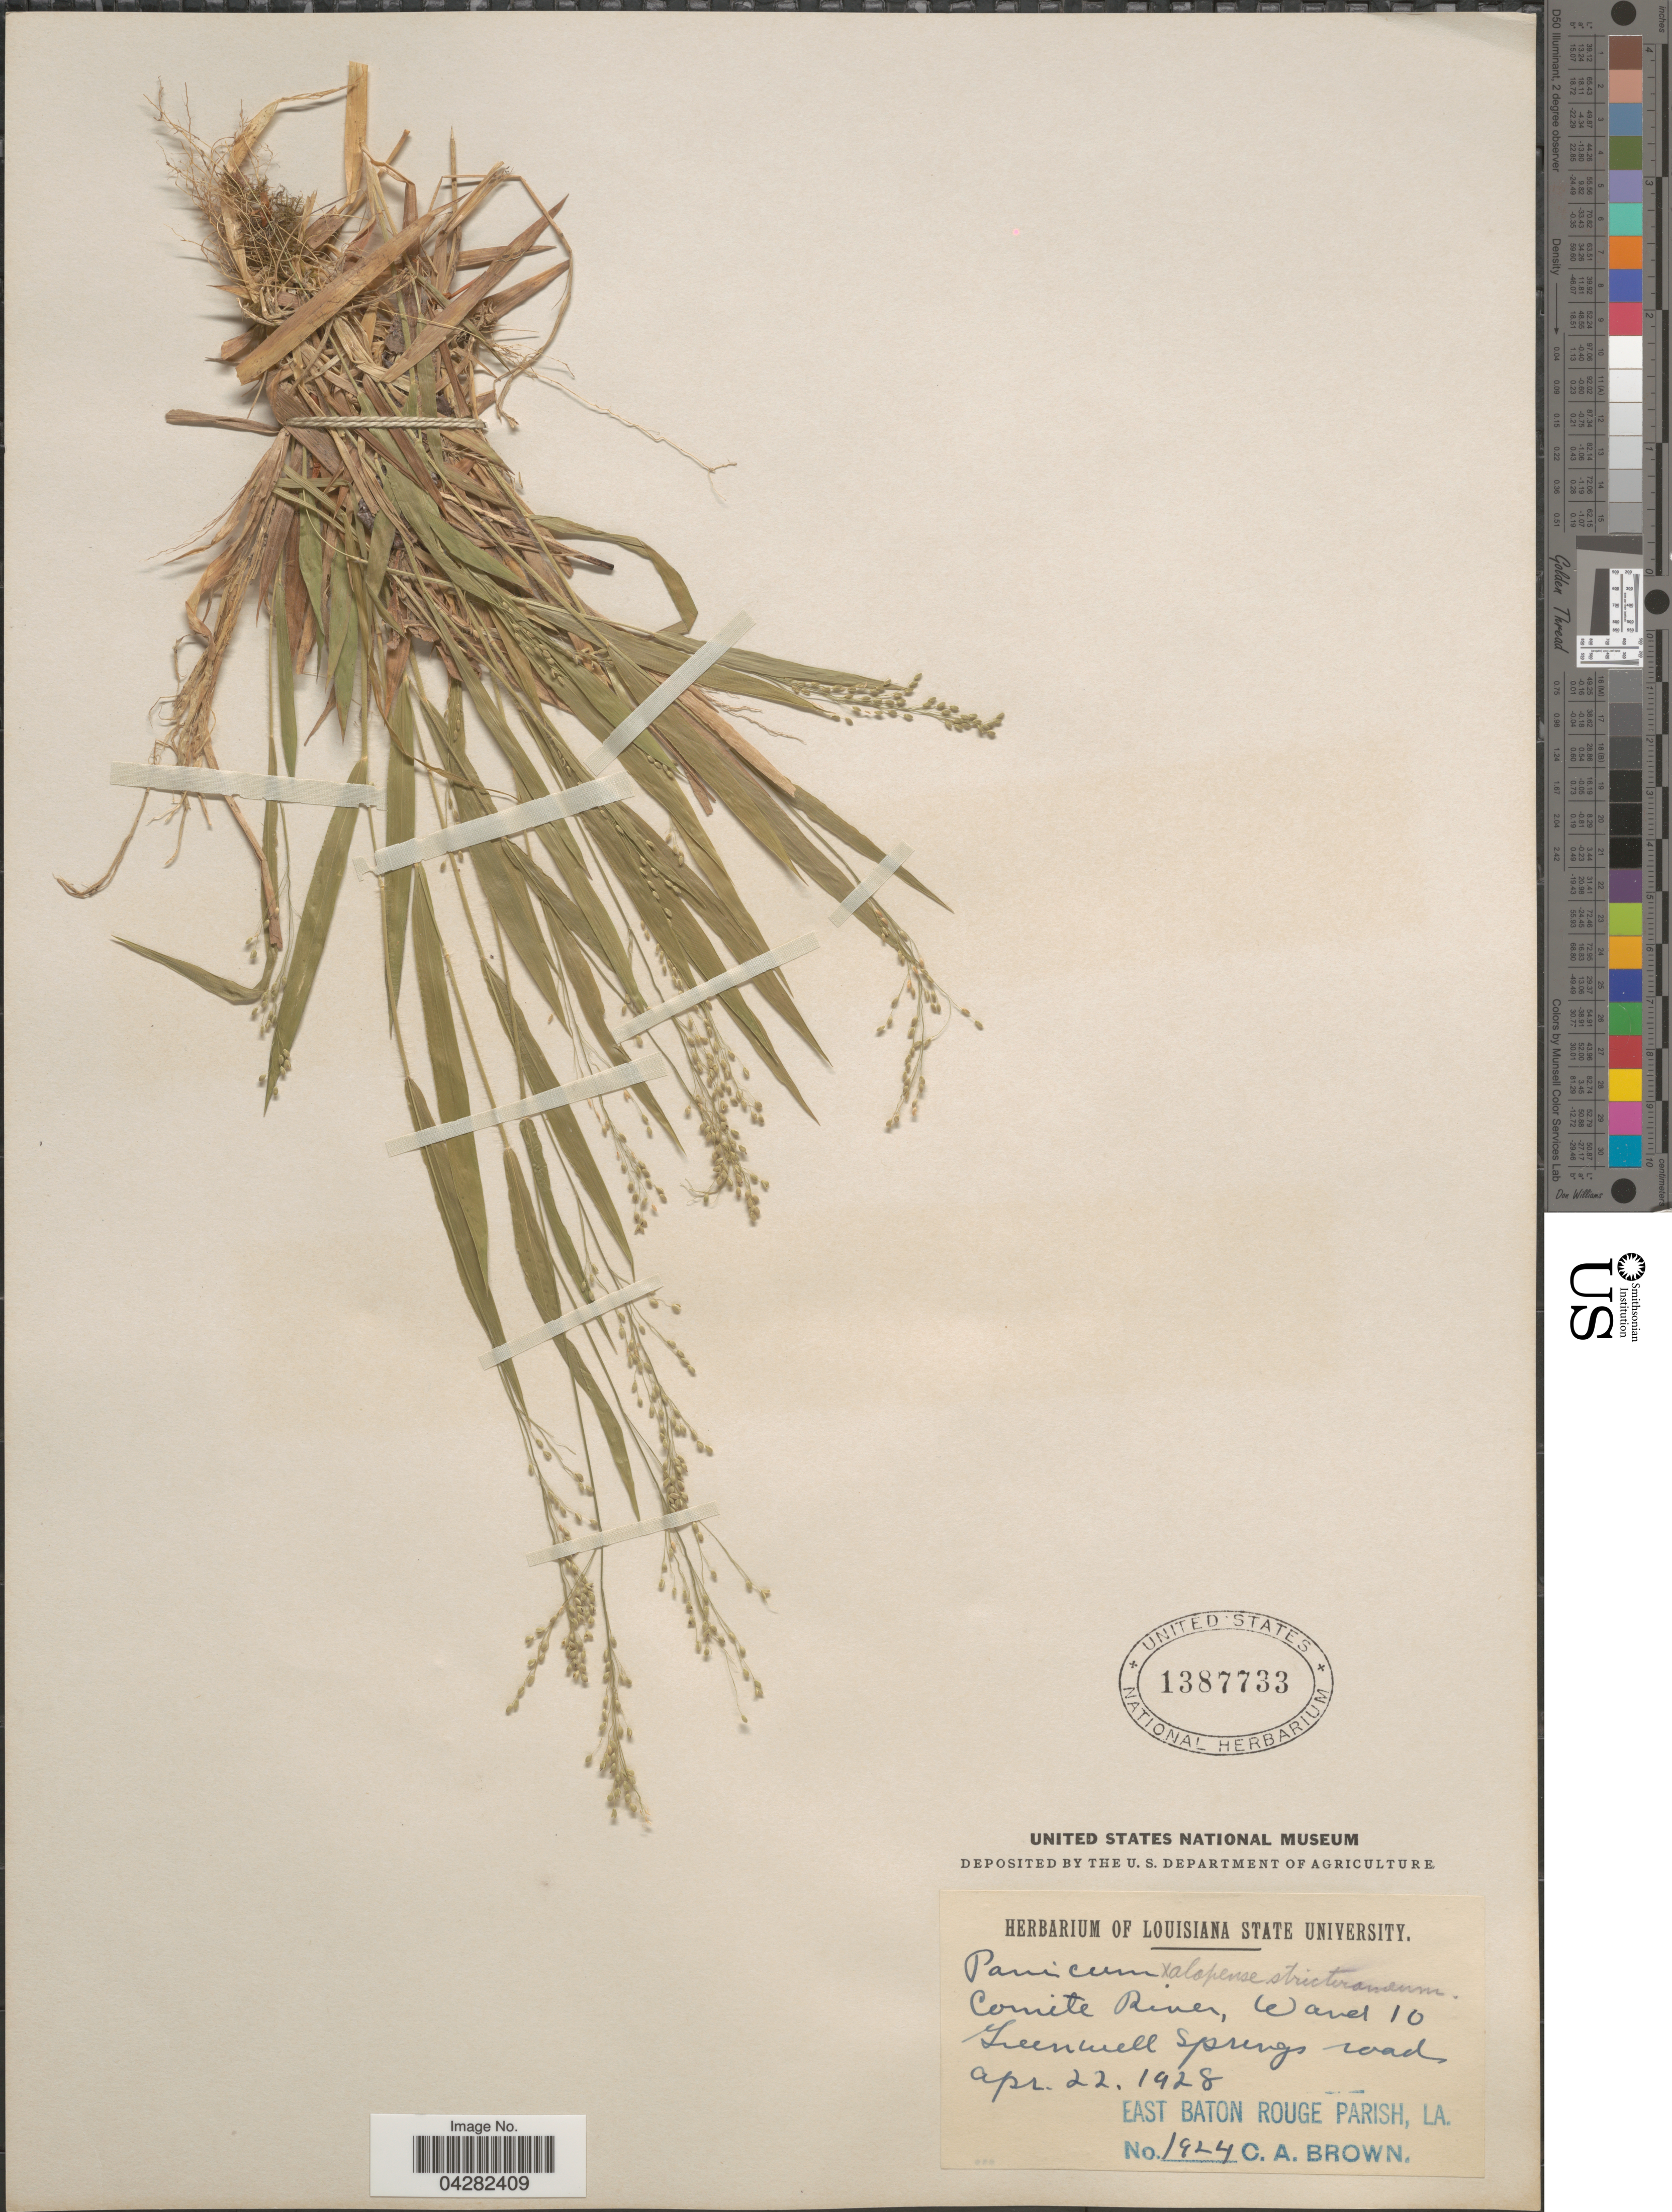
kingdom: Plantae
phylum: Tracheophyta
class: Liliopsida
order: Poales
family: Poaceae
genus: Dichanthelium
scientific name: Dichanthelium laxiflorum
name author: (Lam.) Gould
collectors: C. A. Brown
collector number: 1924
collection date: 1928-04-22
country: United States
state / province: Louisiana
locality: Comite River, Wavel 10 Greenwell Springs road. East Baton Rouge Parish.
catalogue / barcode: US 1387733